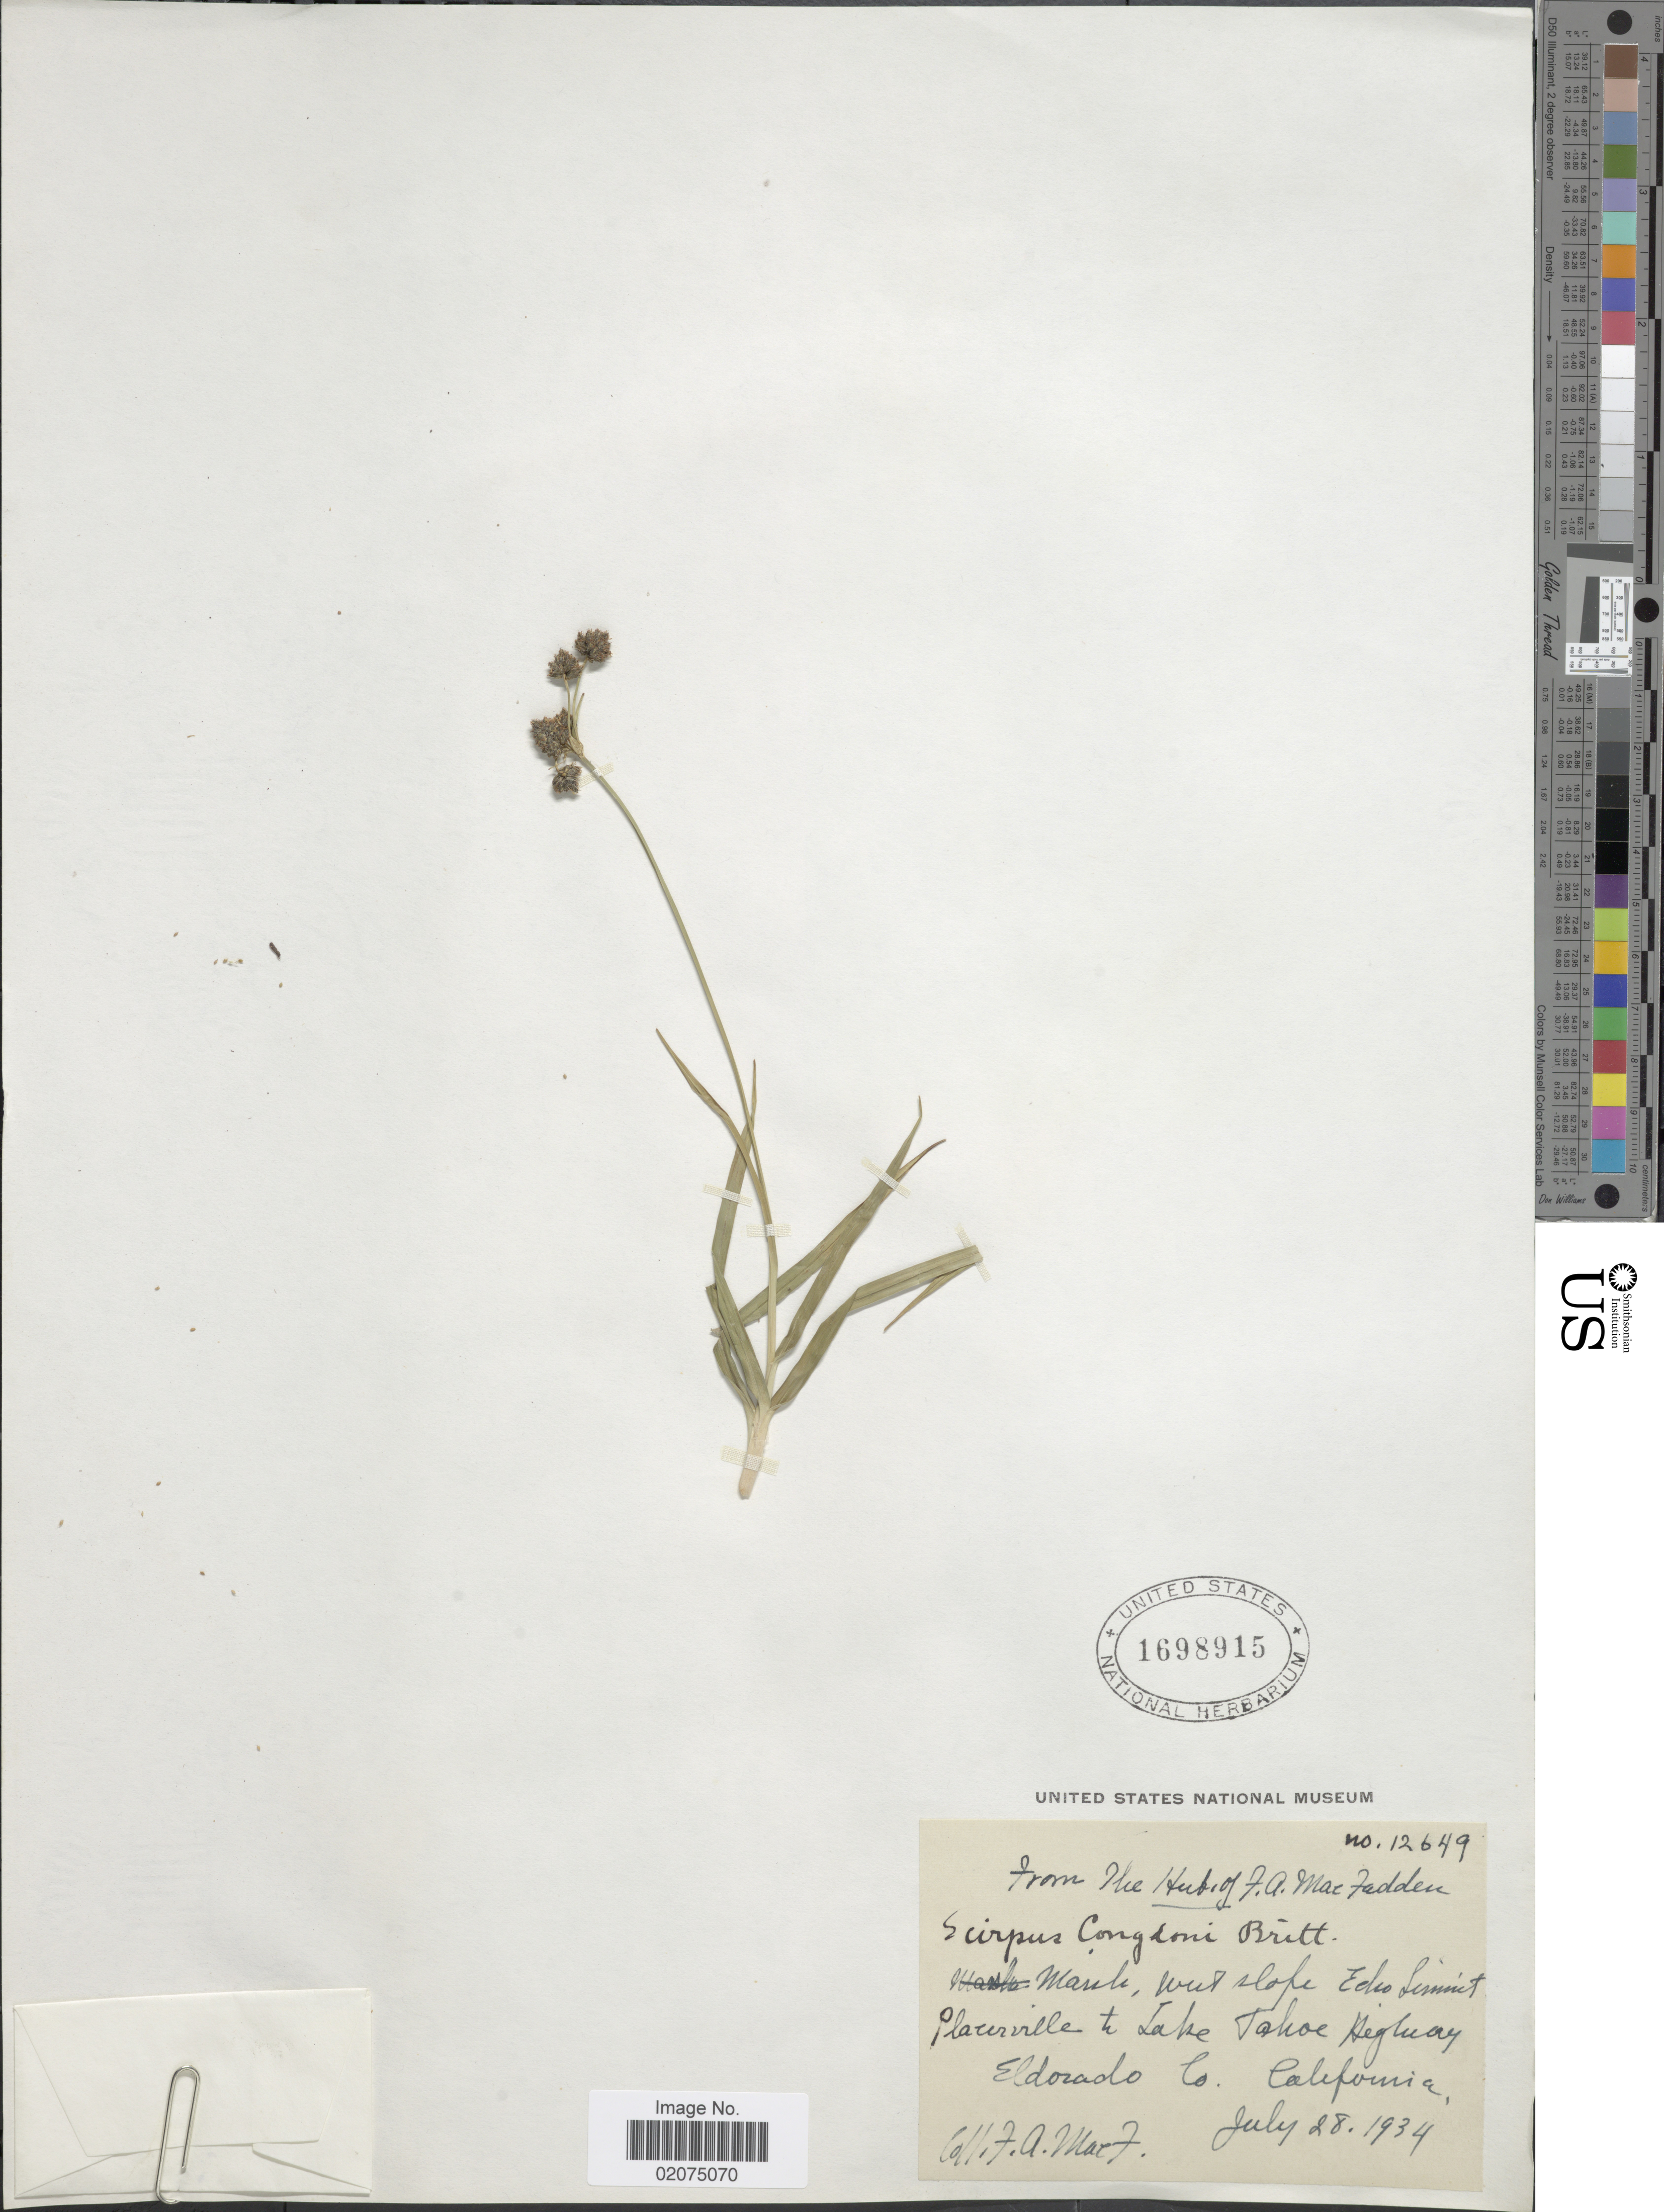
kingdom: Plantae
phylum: Tracheophyta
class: Liliopsida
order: Poales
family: Cyperaceae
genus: Scirpus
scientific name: Scirpus congdonii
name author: Britton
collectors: F. MacFadden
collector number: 12649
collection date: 1934-07-28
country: United States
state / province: California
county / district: El Dorado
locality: West slope Ecko Summit, Placerville to Lake Tahoe Highway, Eldorado Co.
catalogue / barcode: US 1698915